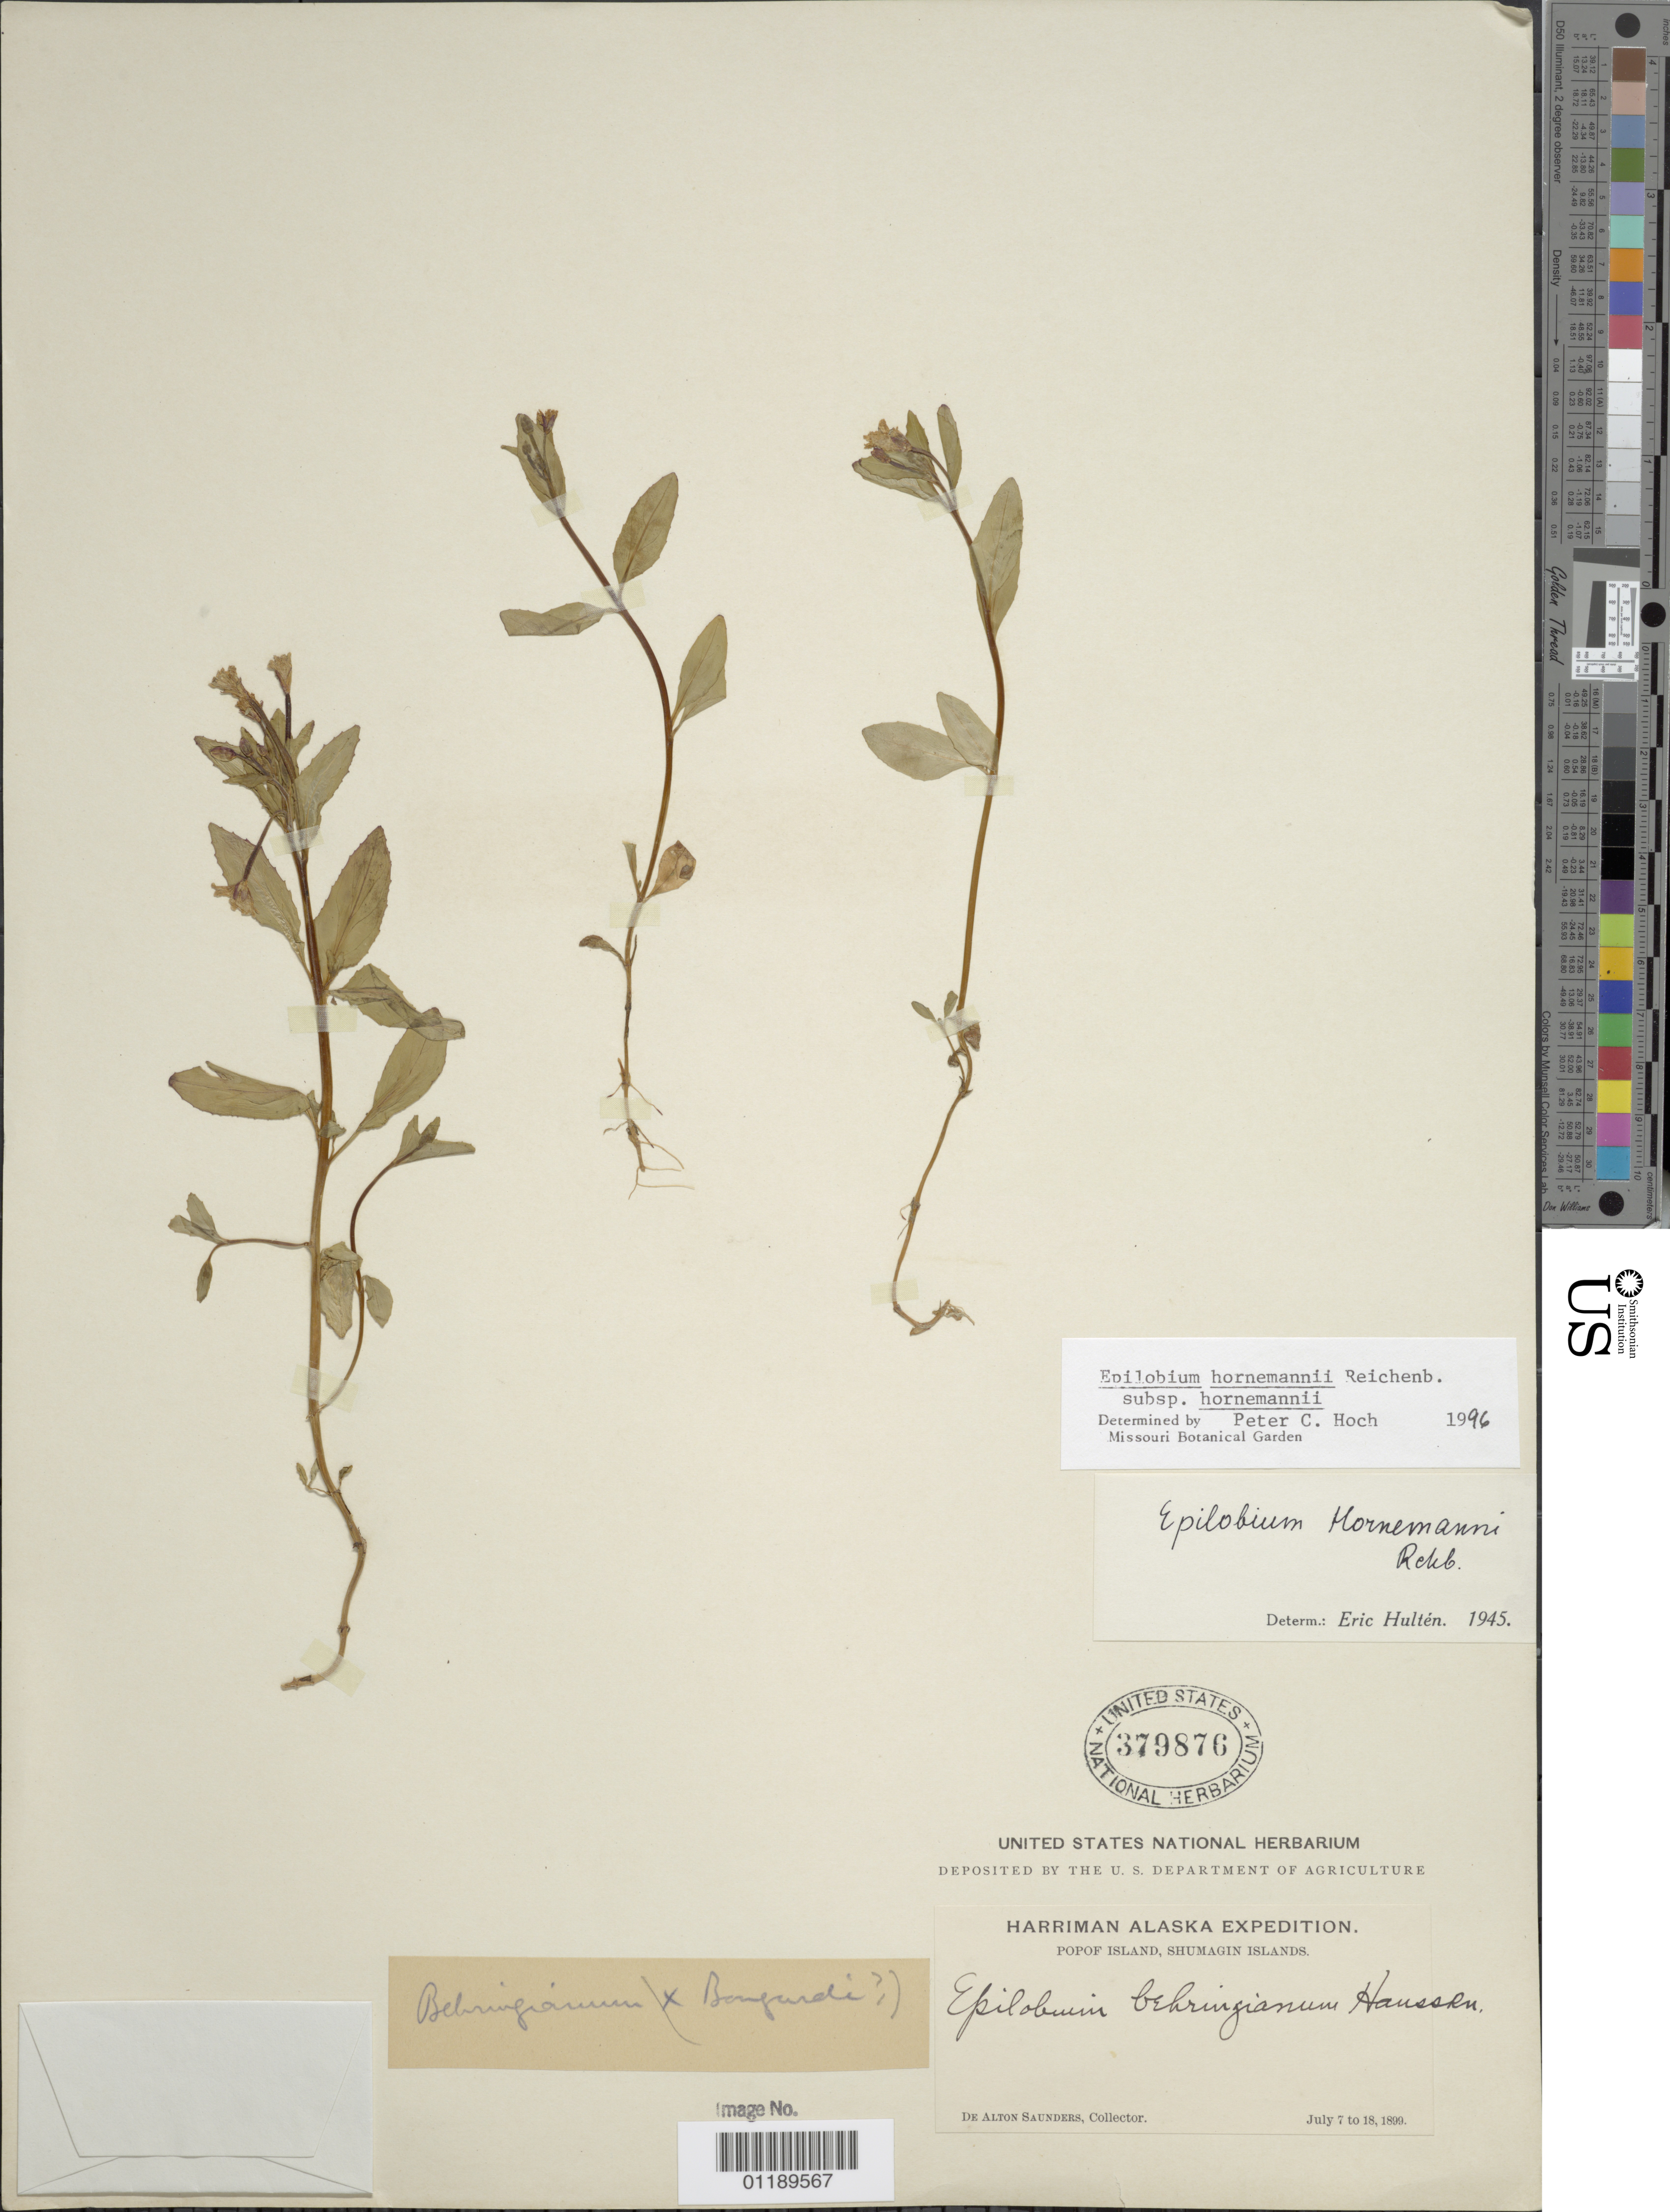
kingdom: Plantae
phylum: Tracheophyta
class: Magnoliopsida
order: Myrtales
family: Onagraceae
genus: Epilobium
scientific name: Epilobium hornemannii subsp. hornemannii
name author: Rchb.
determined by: Hoch, P. C.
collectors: D. A. Saunders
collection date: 1899-07-07/1899-07-18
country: United States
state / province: Alaska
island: Popof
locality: Popof Island, Shumagin Islands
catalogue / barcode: US 379876